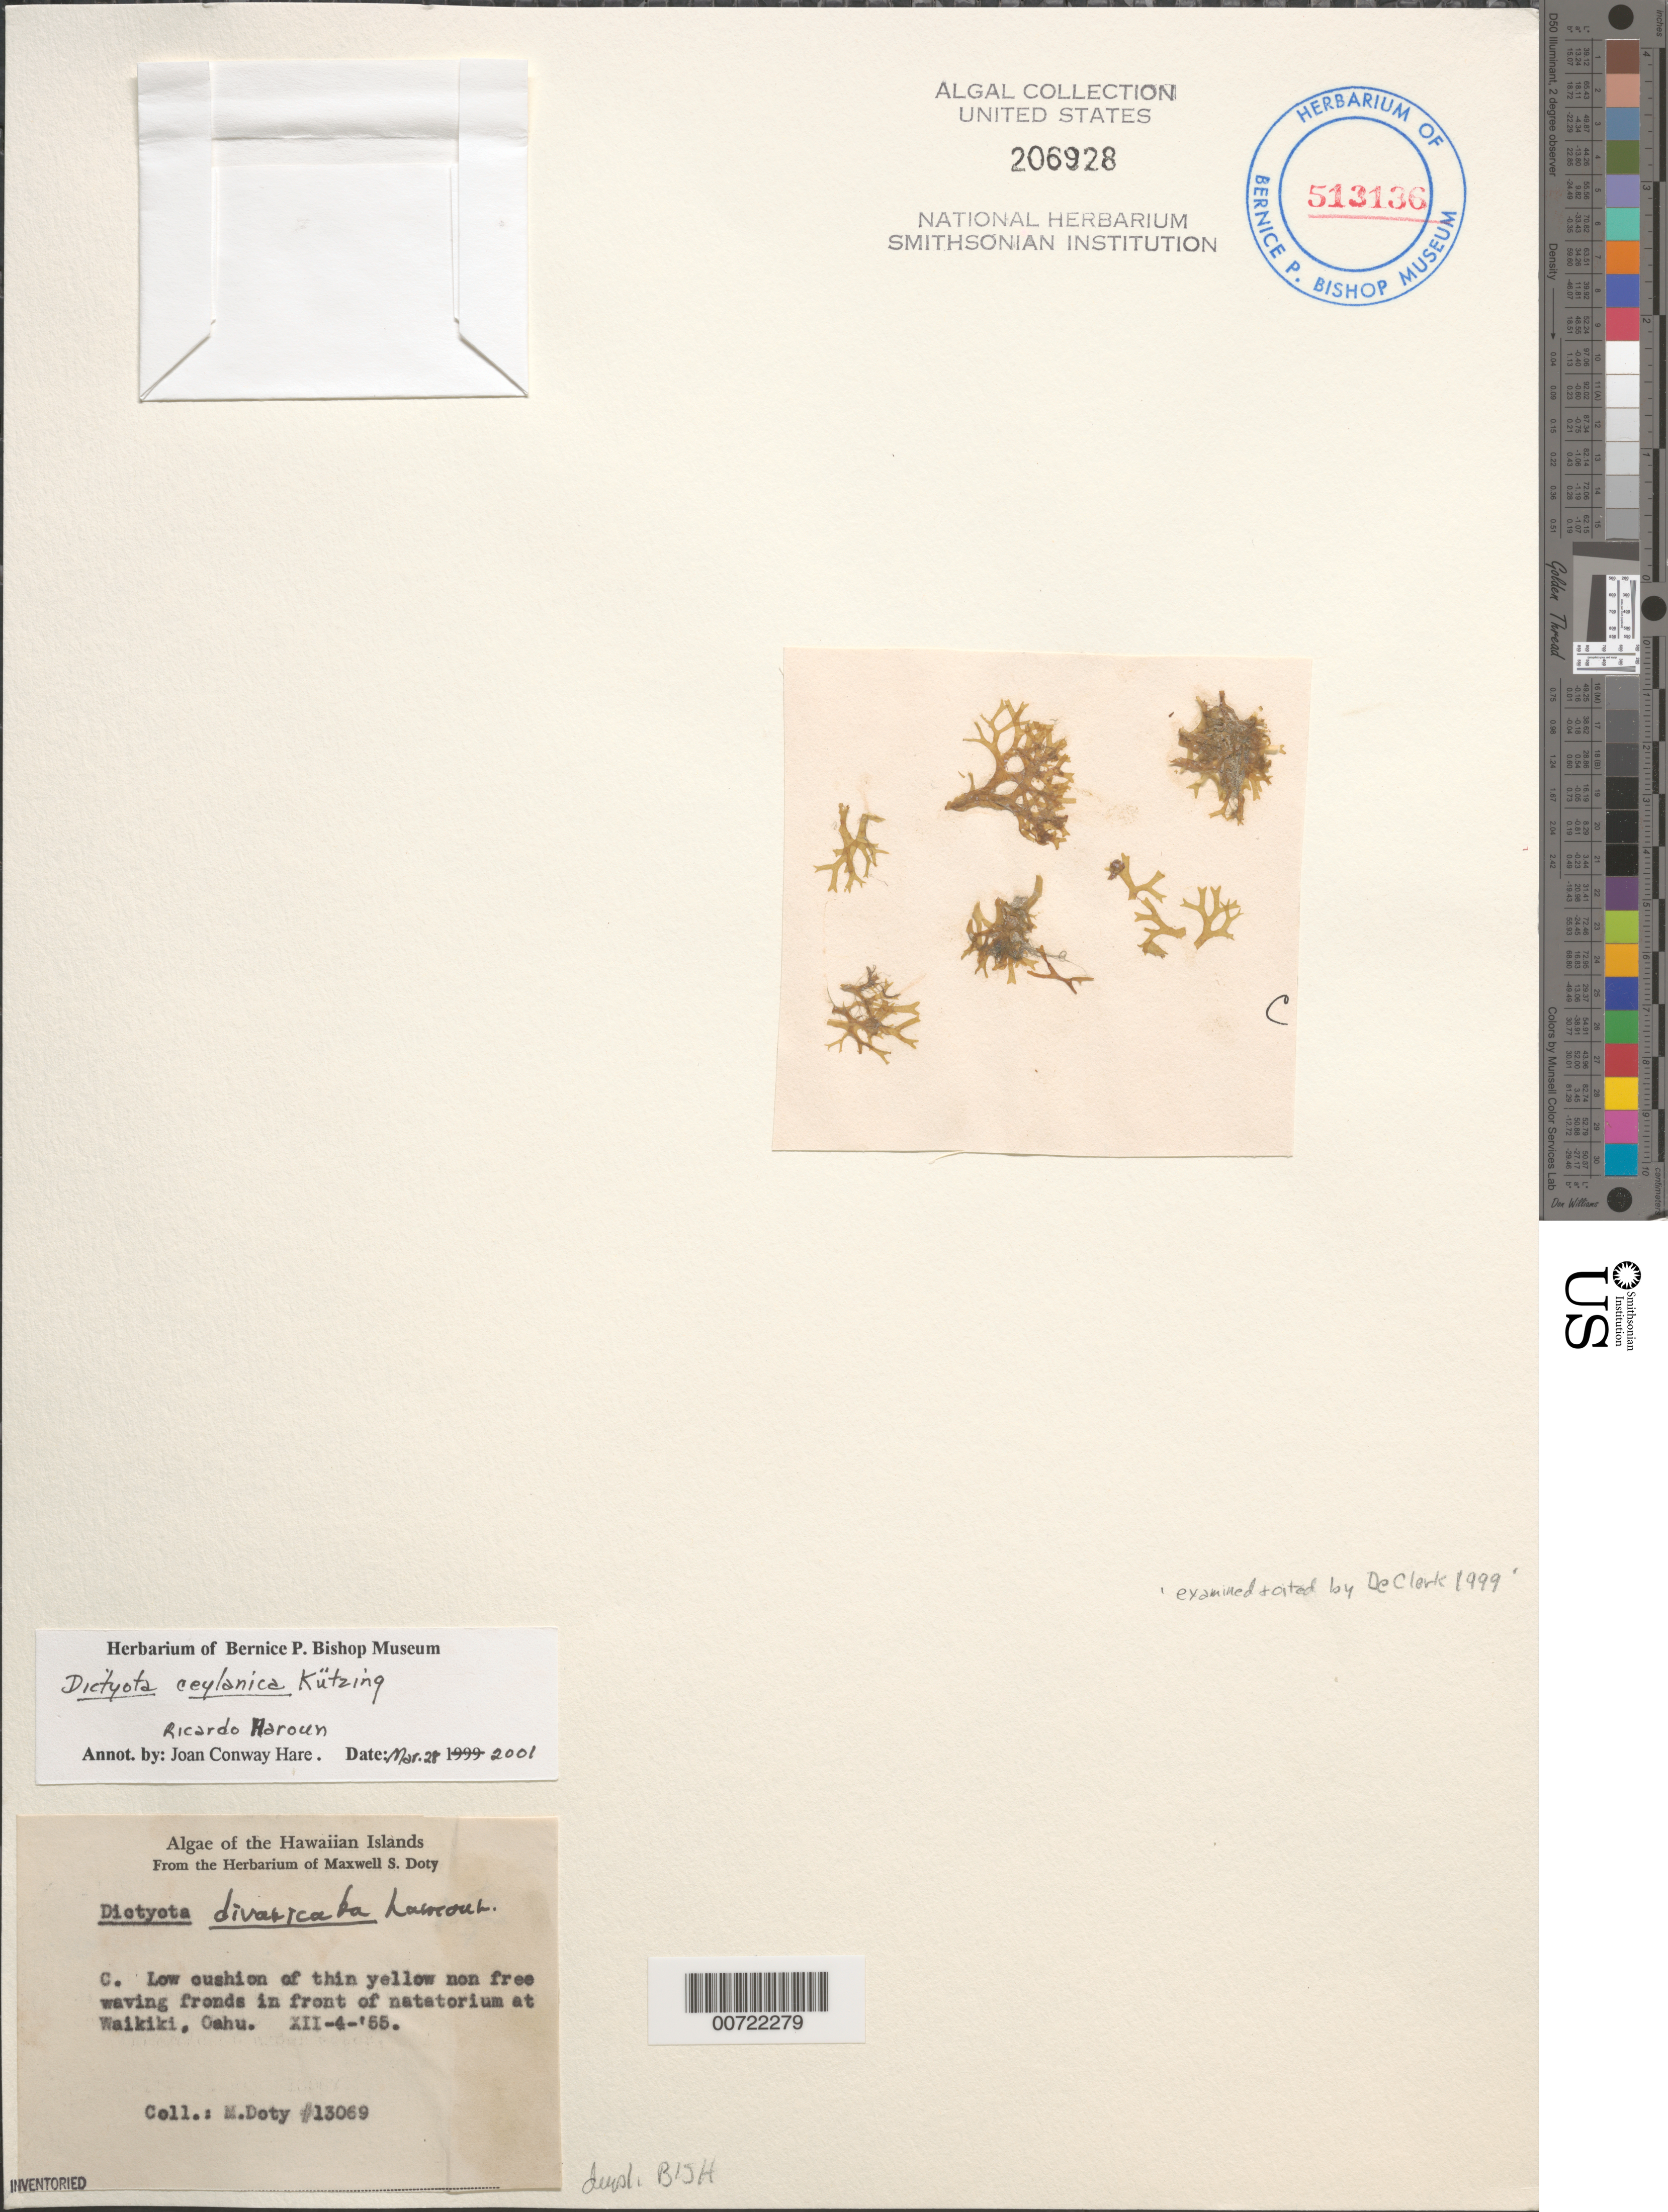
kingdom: Chromista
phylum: Ochrophyta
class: Phaeophyceae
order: Dictyotales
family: Dictyotaceae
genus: Dictyota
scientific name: Dictyota ceylanica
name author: Kütz.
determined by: Hare, Joan C.; Haroun, Ricardo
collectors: M. S. Doty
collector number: MSD 13069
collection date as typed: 04 Dec 1955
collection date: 1955-12-04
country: United States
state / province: Hawaii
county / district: Honolulu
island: Oahu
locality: Waikiki, in front of Natatorium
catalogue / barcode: US 206928